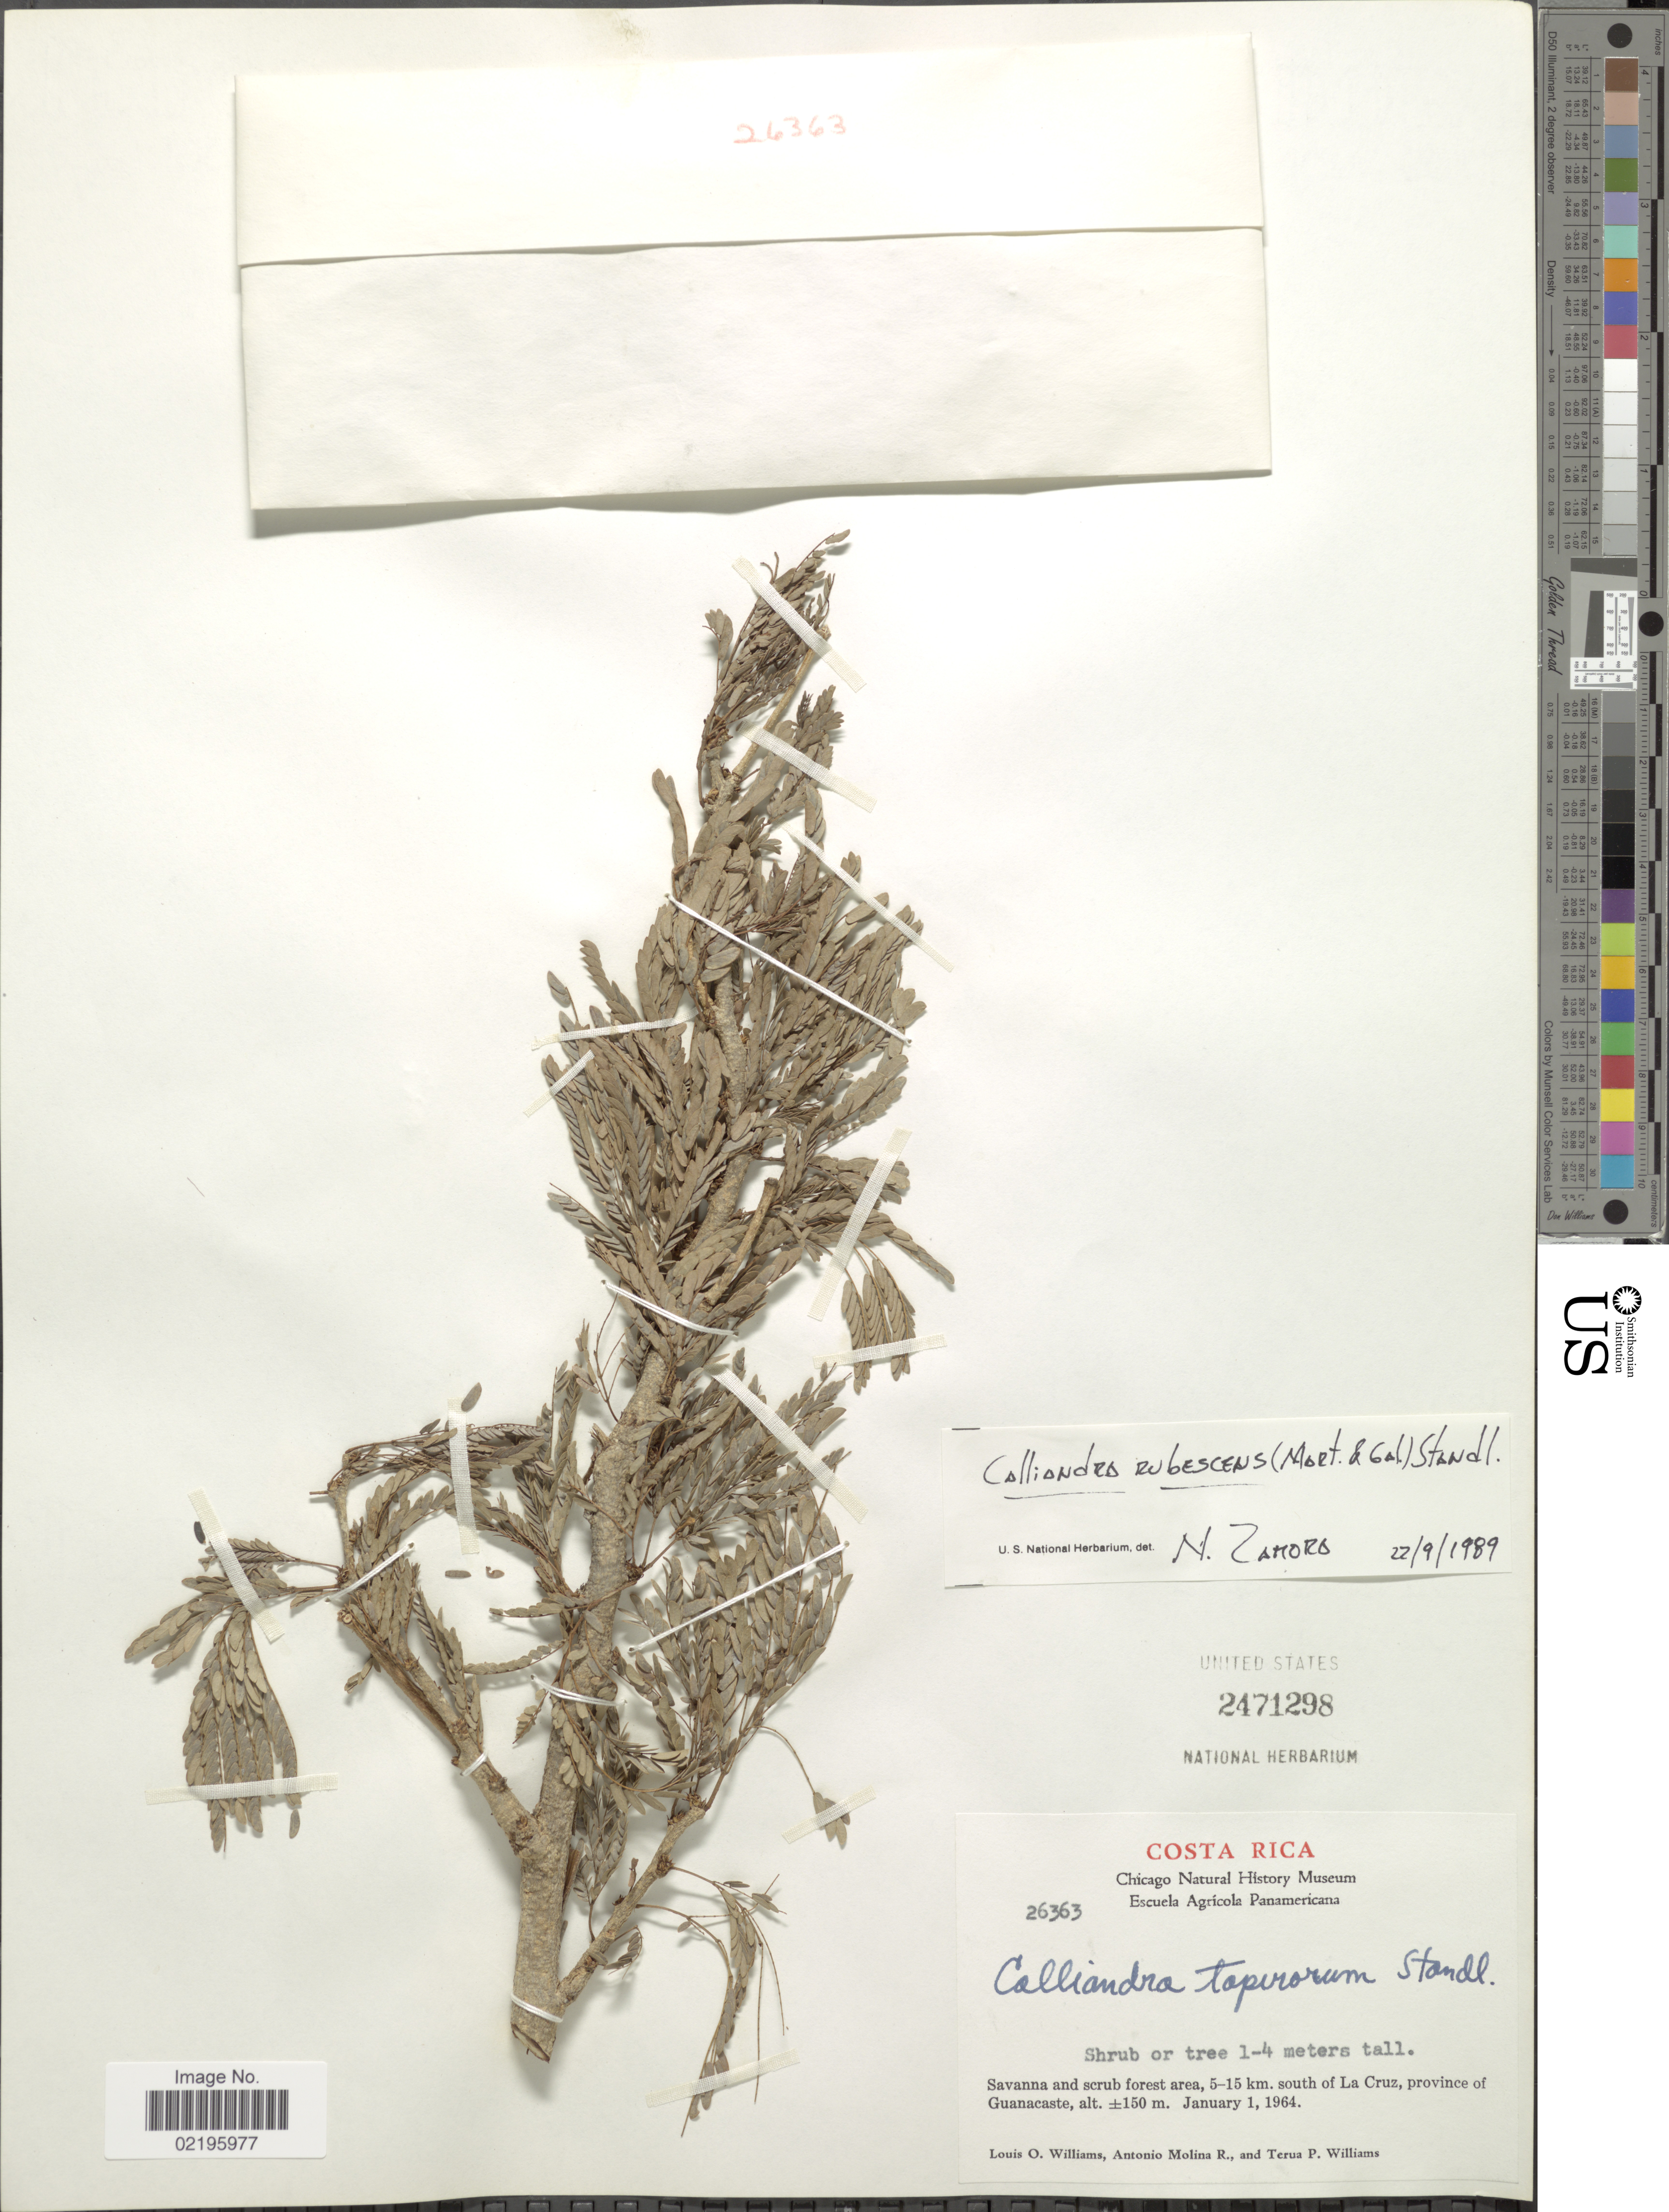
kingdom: Plantae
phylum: Tracheophyta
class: Magnoliopsida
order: Fabales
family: Fabaceae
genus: Calliandra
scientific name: Calliandra rubescens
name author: (M. Martens) Standl.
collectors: L. O. Williams, A. Molina R. & T. P. Williams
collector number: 26363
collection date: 1964-01-01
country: Costa Rica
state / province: Guanacaste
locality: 5-15 km, south of La Cruz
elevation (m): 150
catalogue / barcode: US 2471298